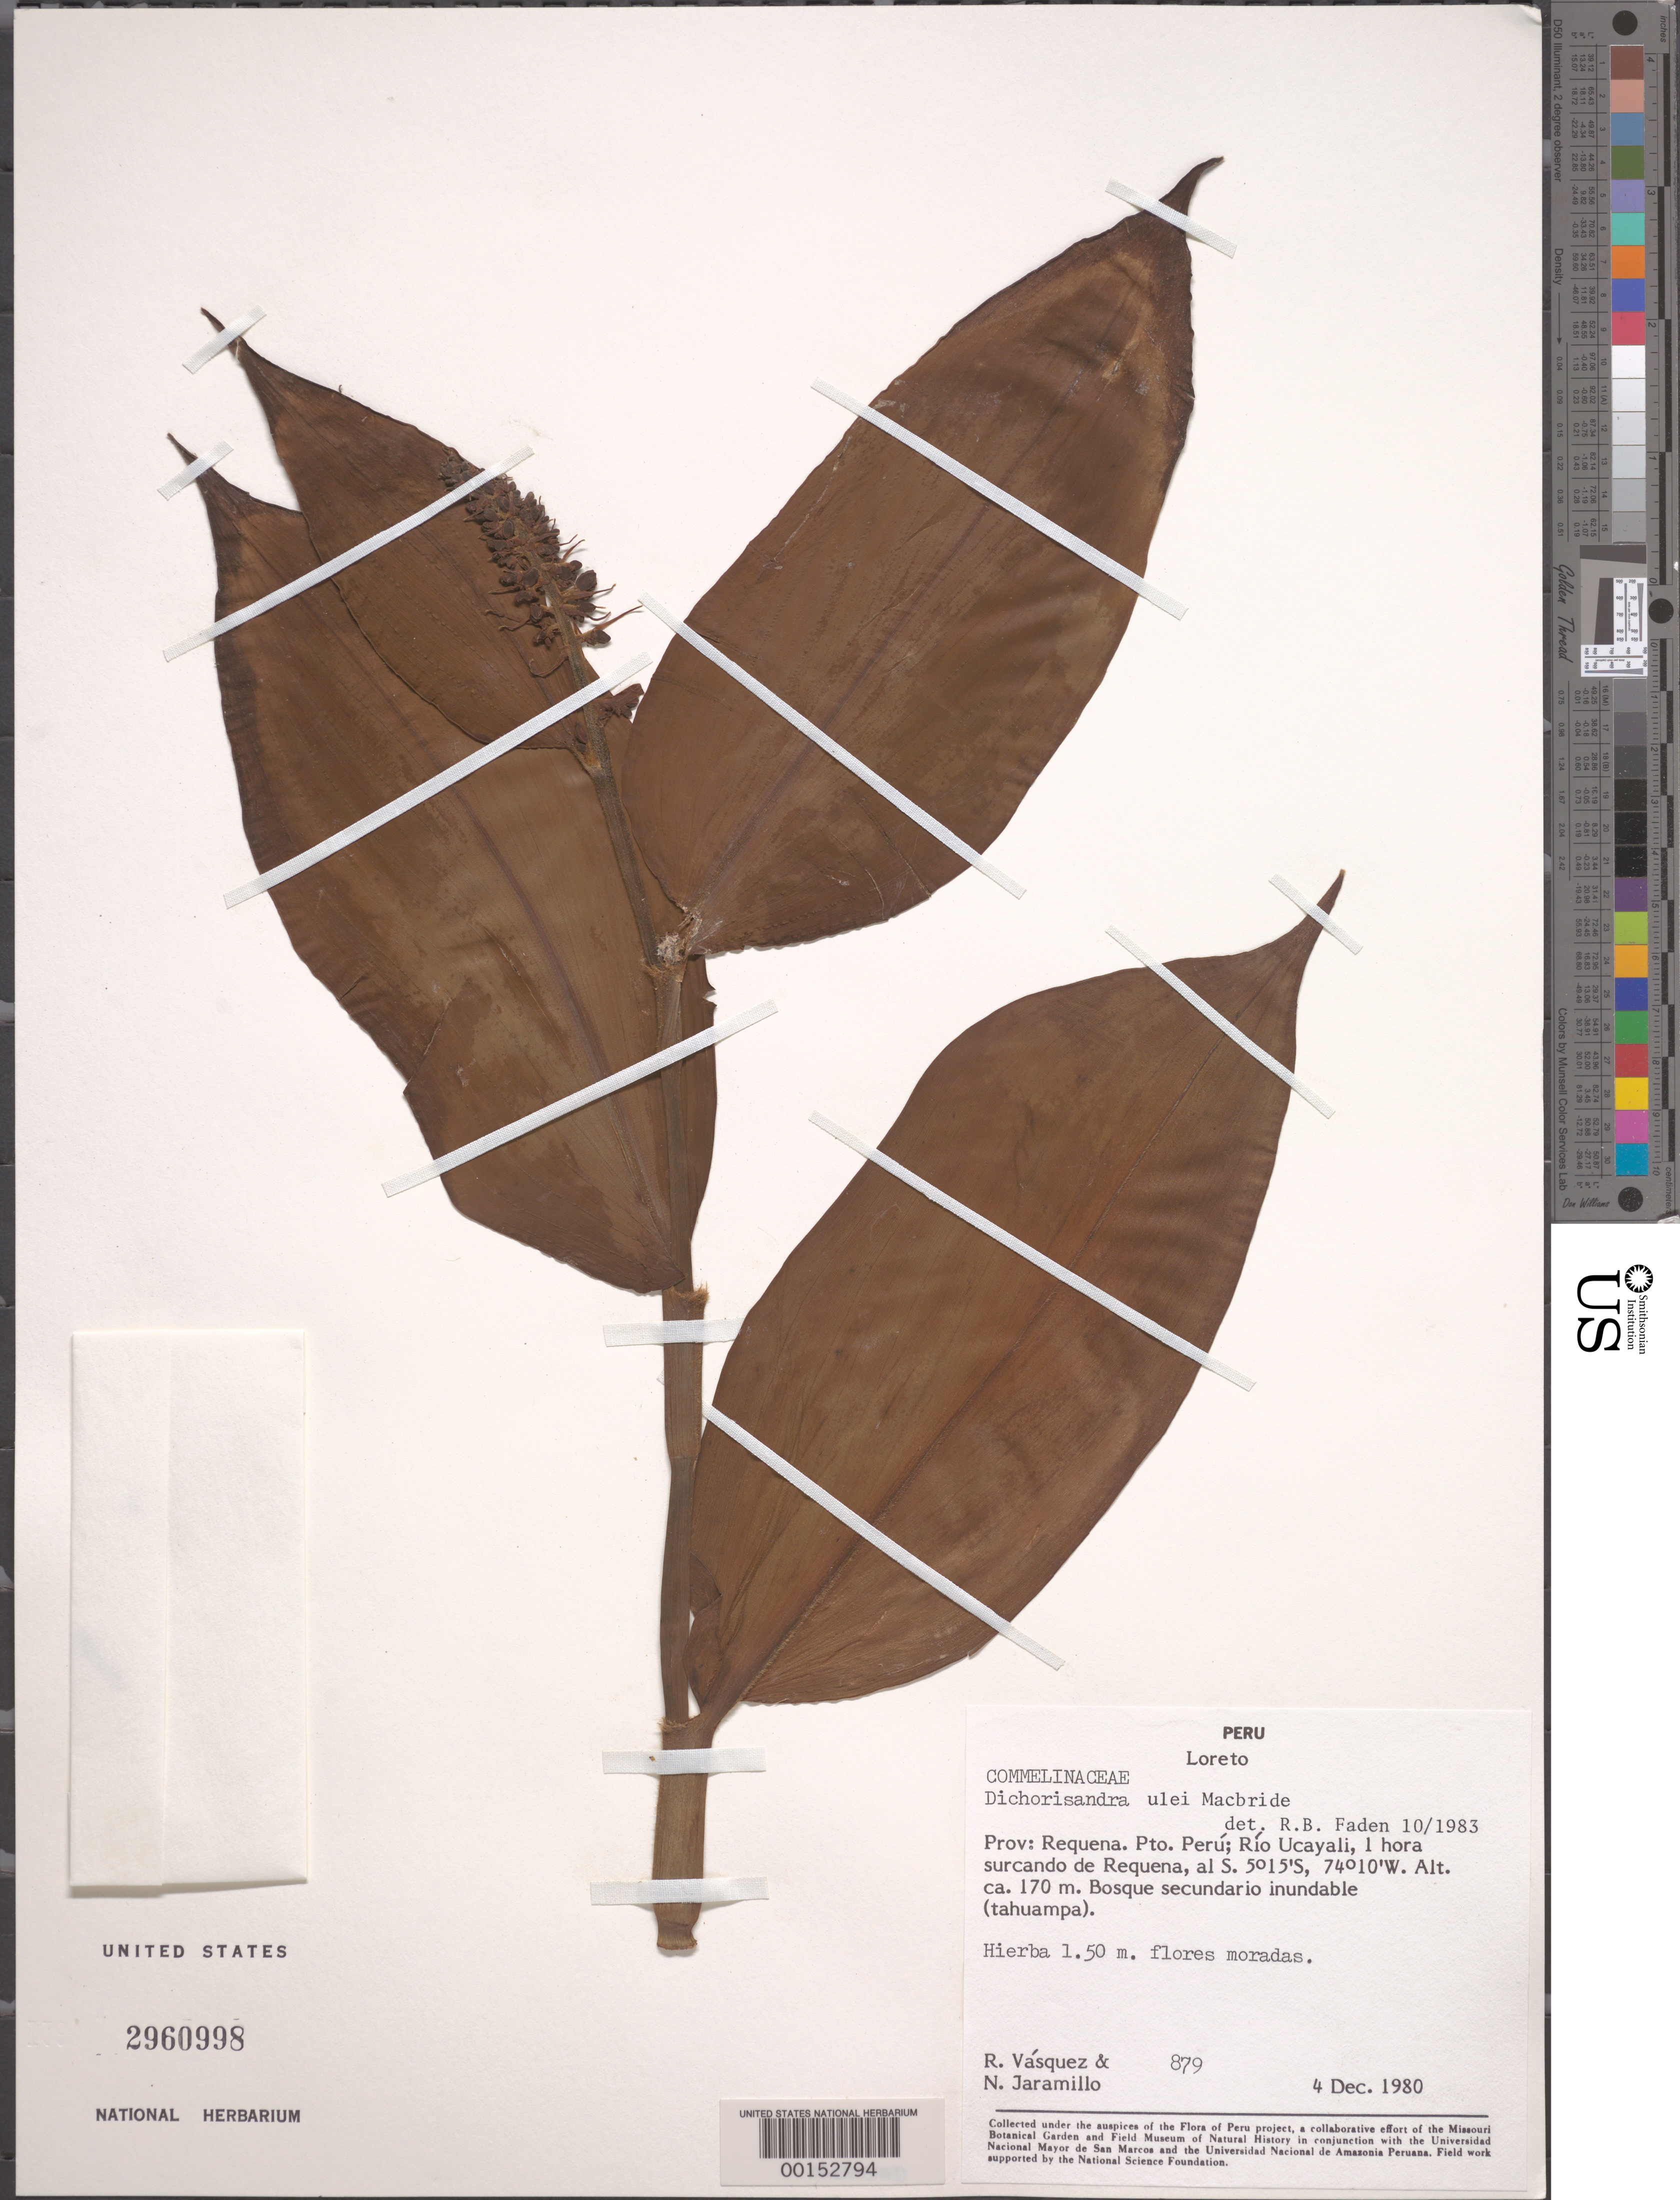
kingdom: Plantae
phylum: Tracheophyta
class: Liliopsida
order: Commelinales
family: Commelinaceae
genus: Dichorisandra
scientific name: Dichorisandra ulei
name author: J.F. Macbr.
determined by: Faden, Robert B., (US), Smithsonian Institution - National Museum of Natural History (UNITED STATES)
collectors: R. Vasquez & N. Jaramillo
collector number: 879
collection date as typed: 04 Dec 1980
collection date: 1980-12-04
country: Peru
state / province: Loreto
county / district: Requena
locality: Puerto peru, rio ucayali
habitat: Inundated secondary forest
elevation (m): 170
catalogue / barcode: US 2960998